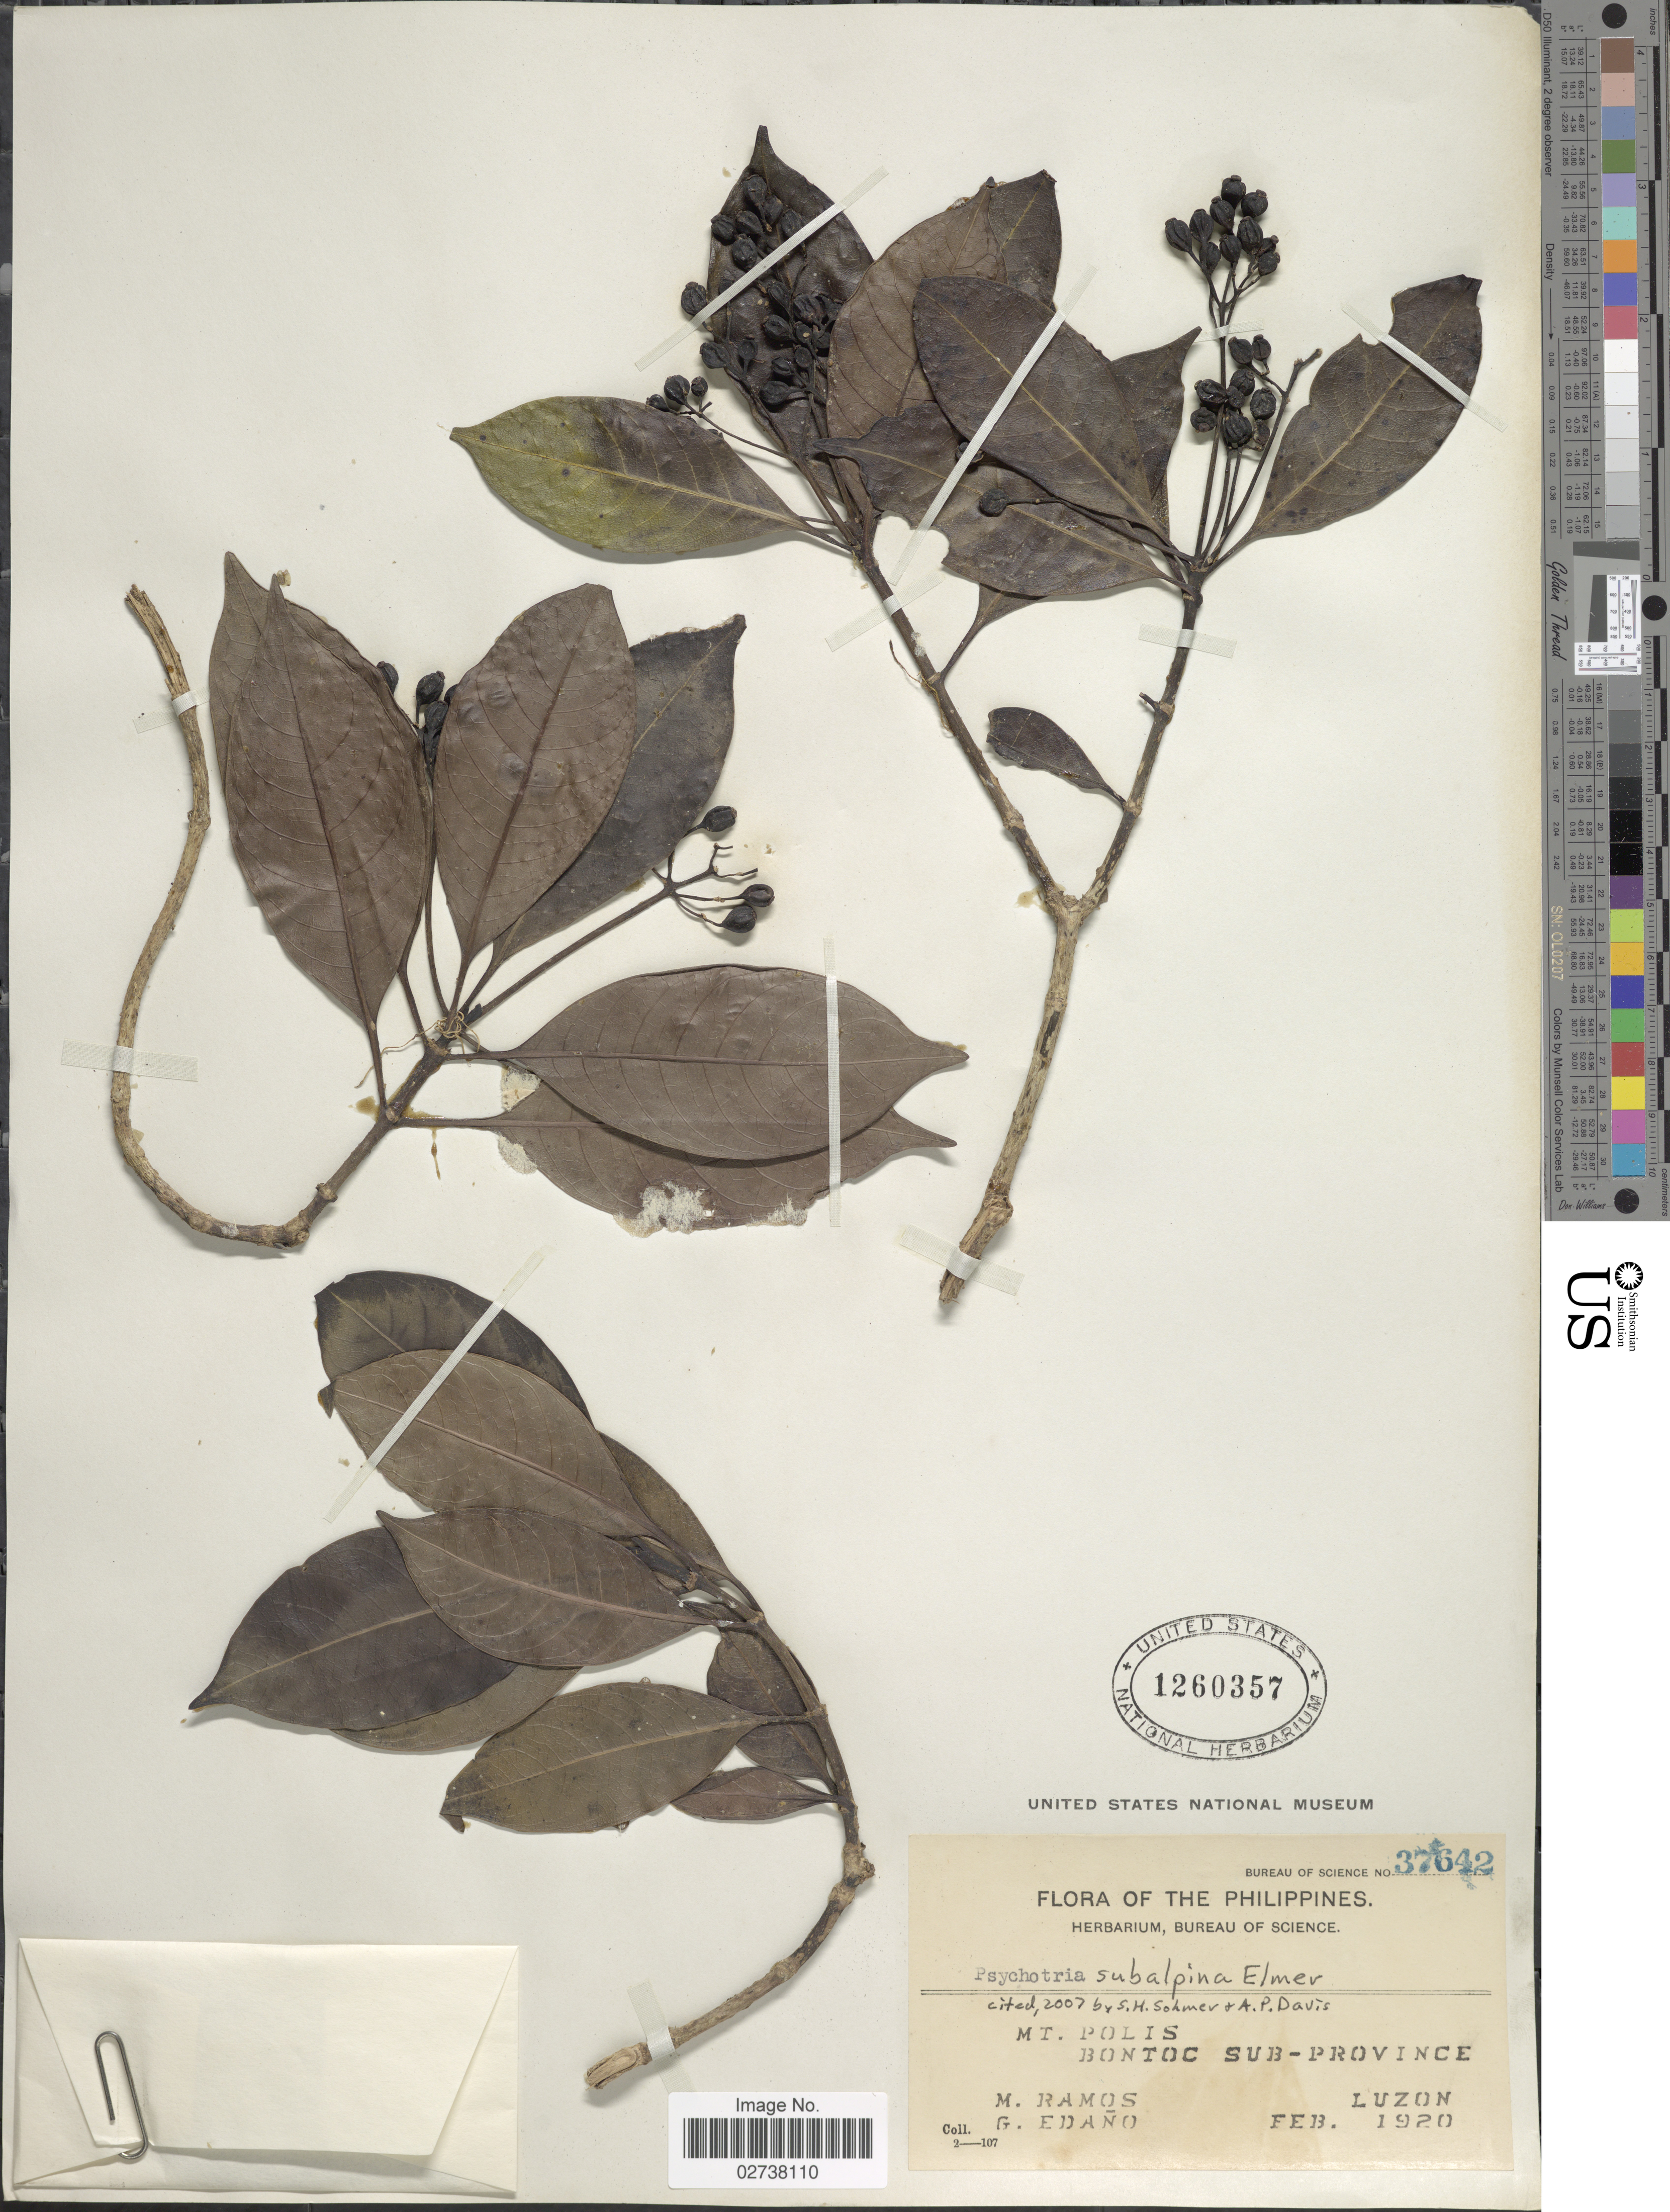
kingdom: Plantae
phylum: Tracheophyta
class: Magnoliopsida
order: Gentianales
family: Rubiaceae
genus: Psychotria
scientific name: Psychotria subalpina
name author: Elmer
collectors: M. Ramos & G. Edaño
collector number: Bureau of Science 37642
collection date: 1920-02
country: Philippines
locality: Mt. Polis, Bontoc Sub-province, Luzon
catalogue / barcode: US 1260357